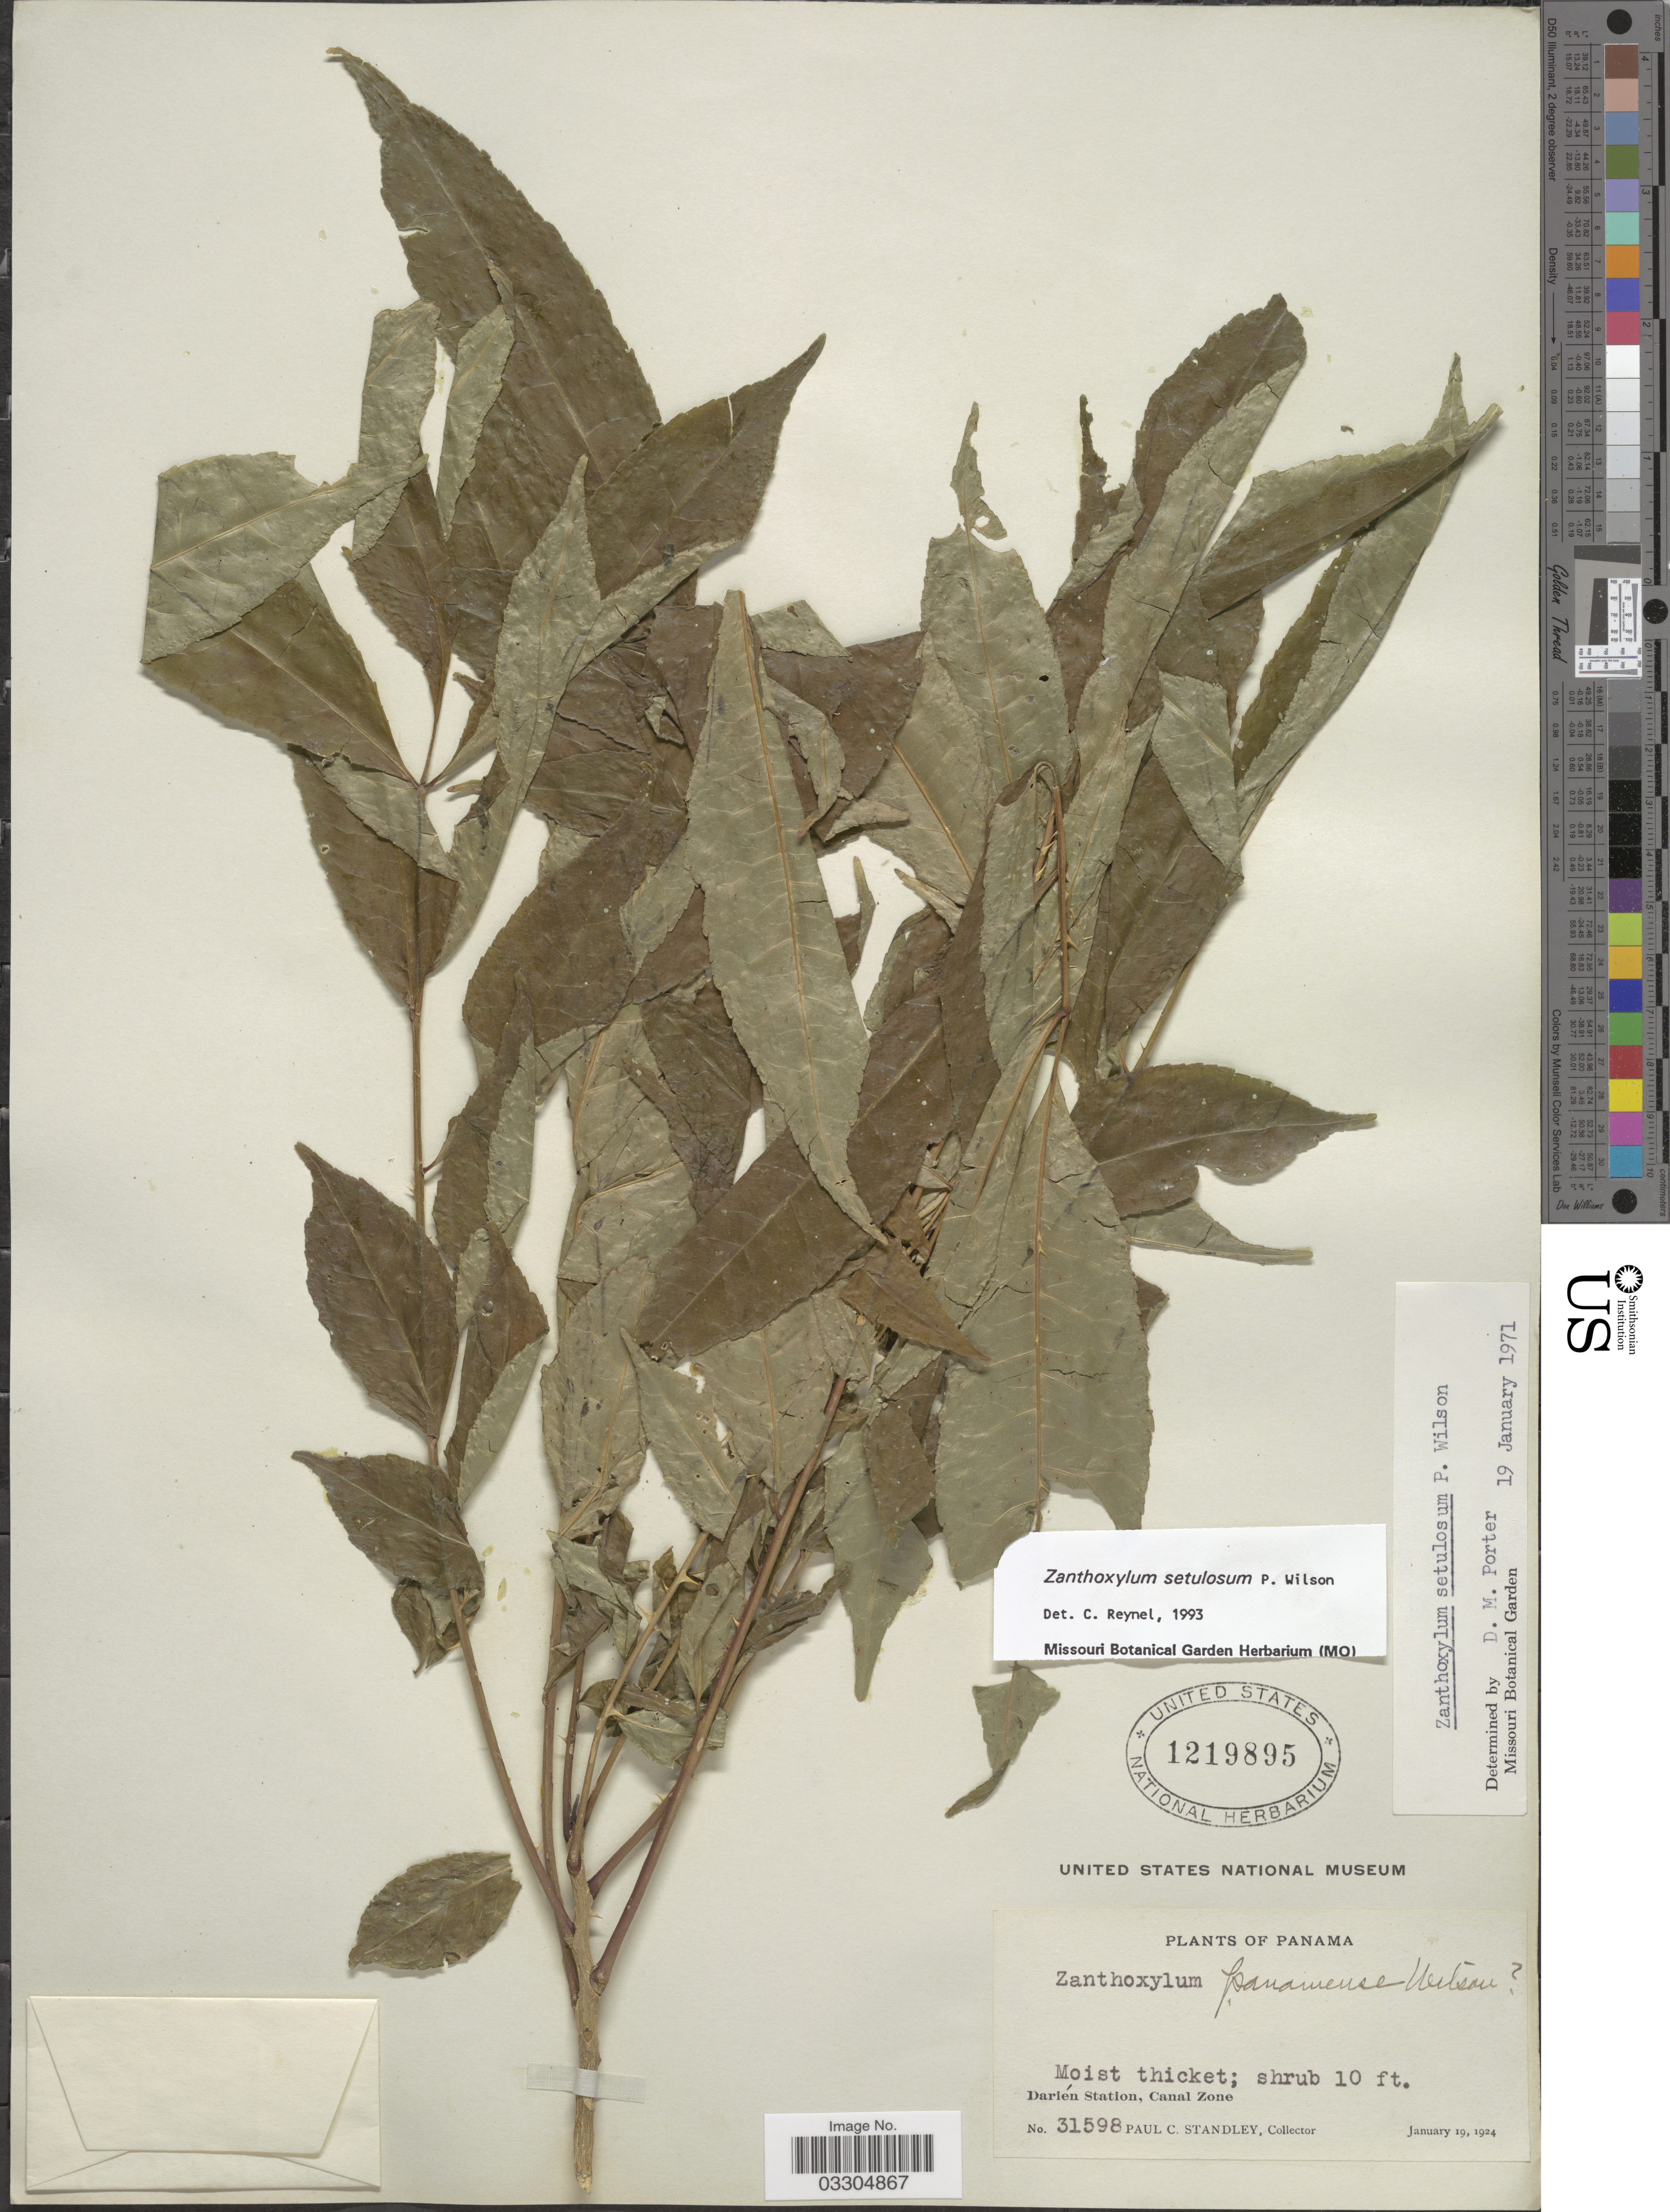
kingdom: Plantae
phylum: Tracheophyta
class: Magnoliopsida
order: Sapindales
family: Rutaceae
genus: Zanthoxylum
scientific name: Zanthoxylum setulosum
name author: P. Wilson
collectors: P. C. Standley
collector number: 31598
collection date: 1924-01-19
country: Panama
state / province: Colón / Panamá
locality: Darién Station, Canal Zone.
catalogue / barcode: US 1219895